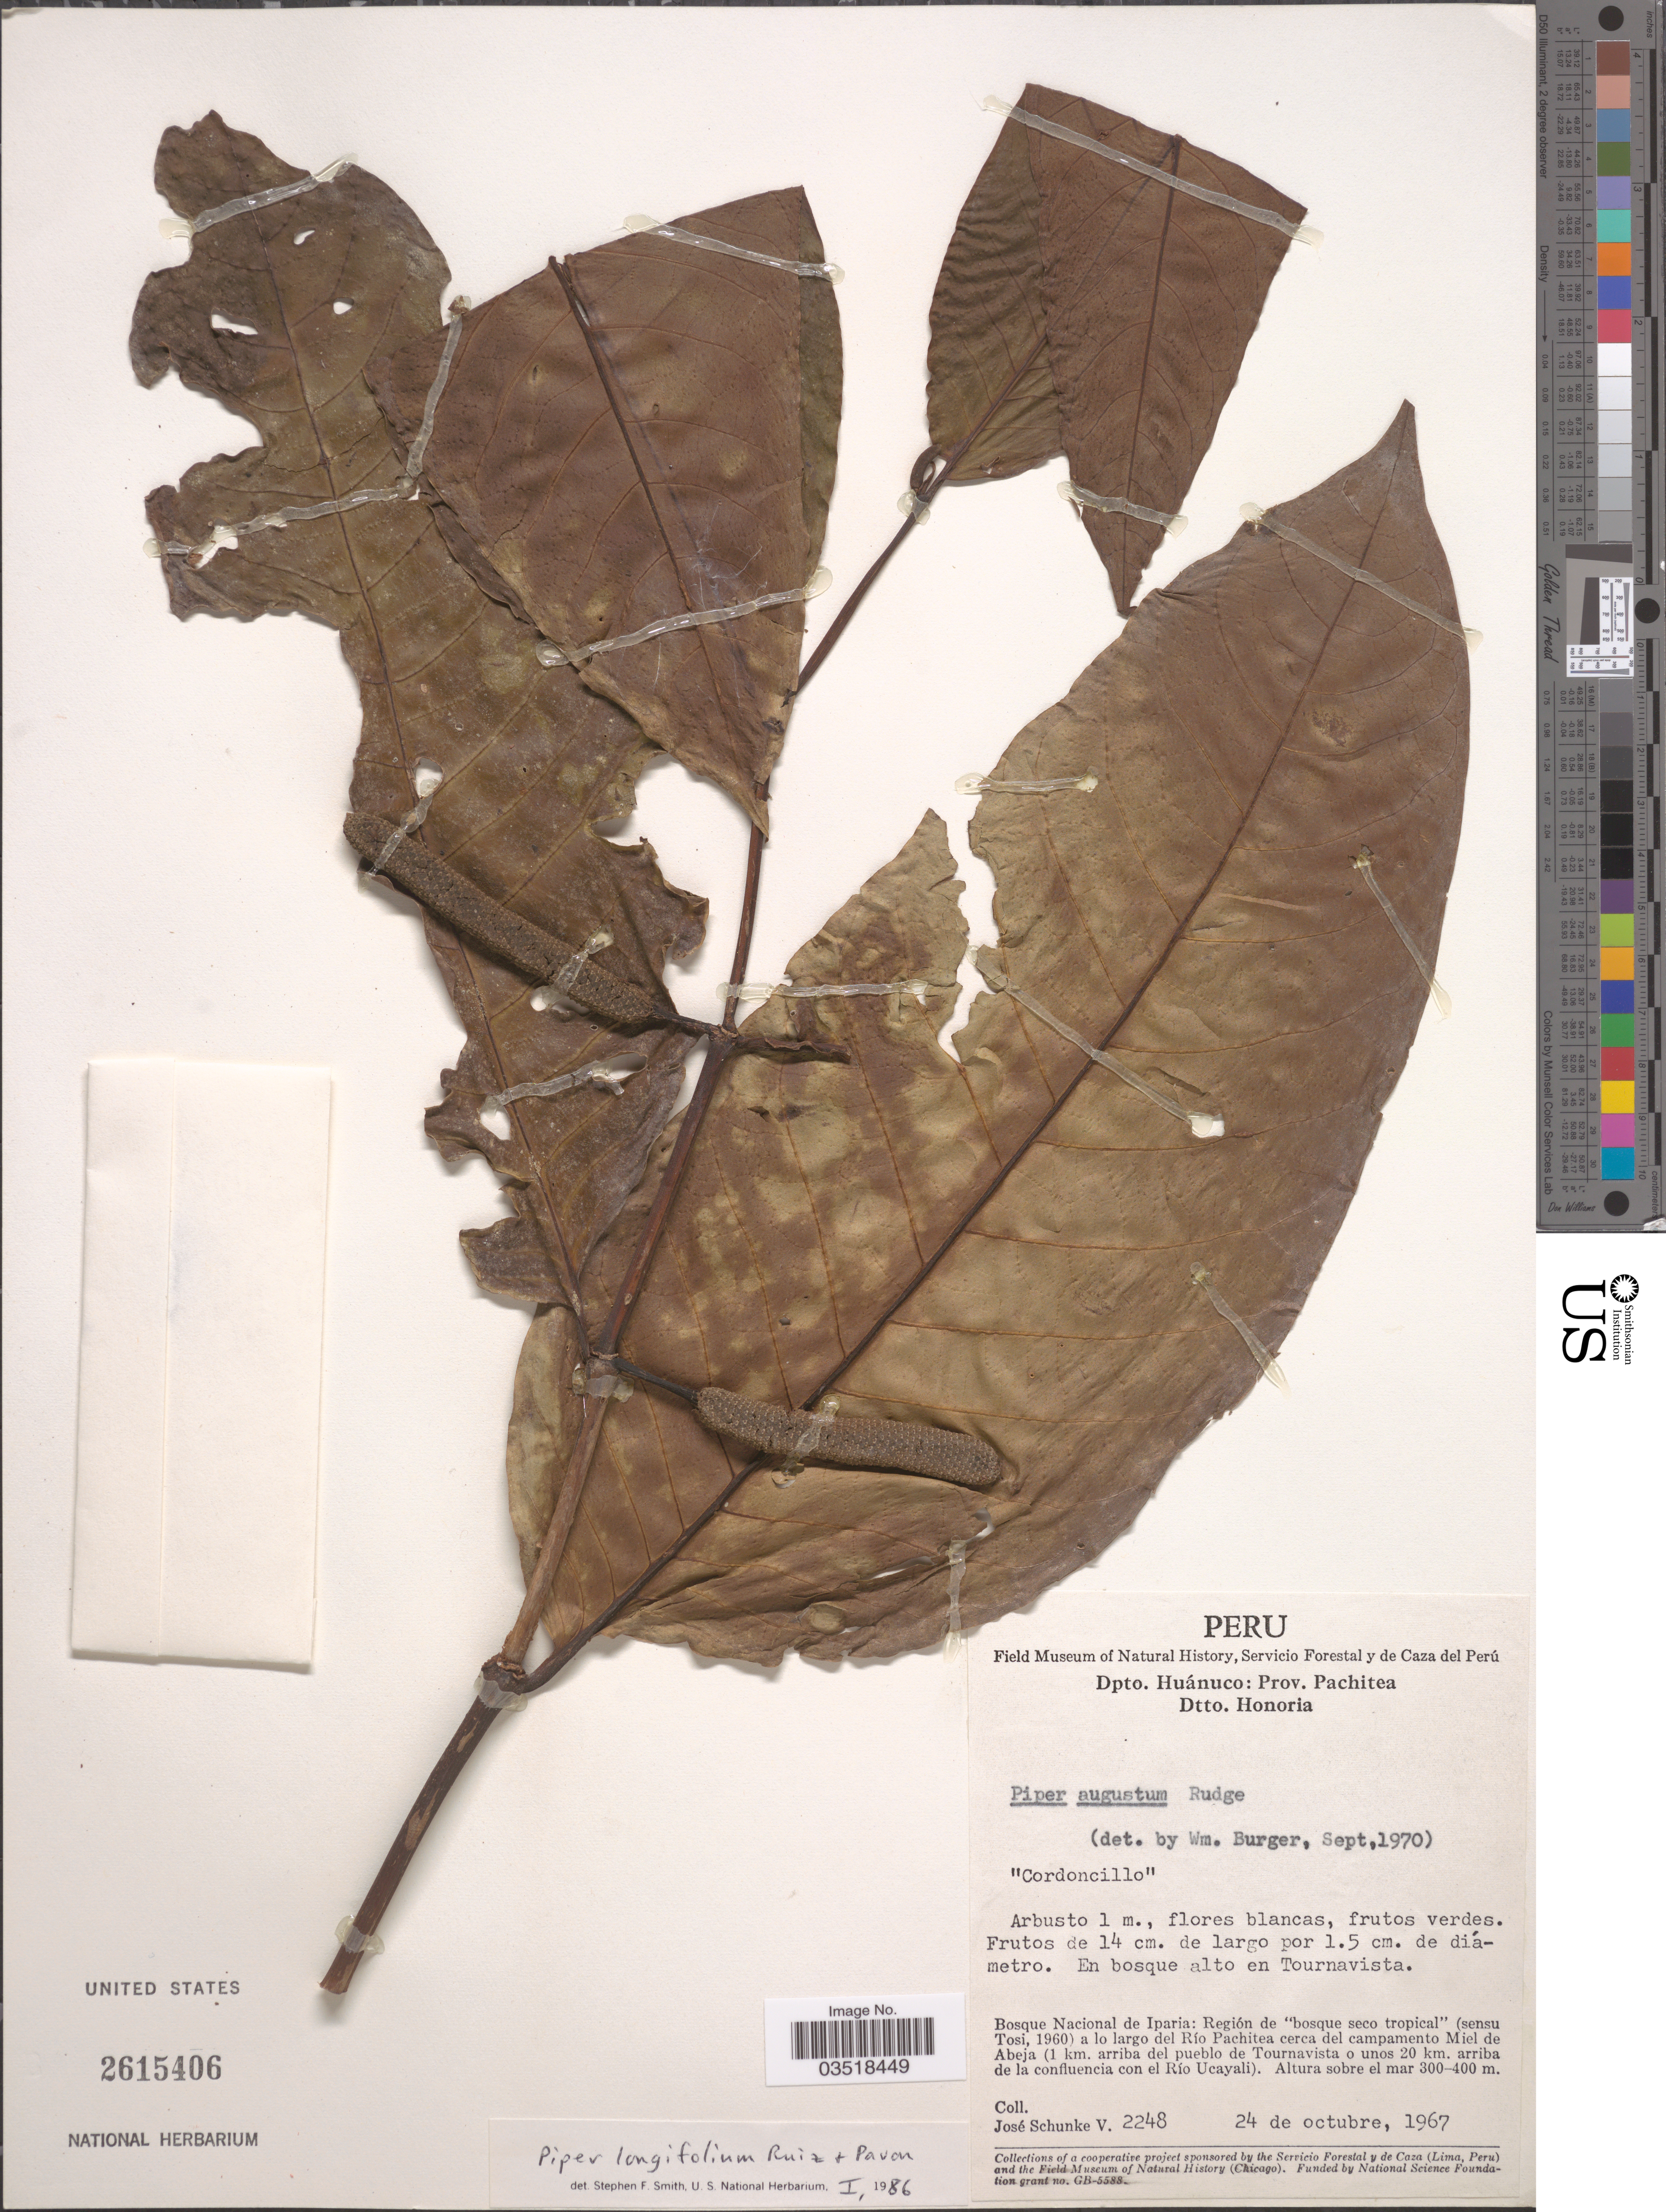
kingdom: Plantae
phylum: Tracheophyta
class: Magnoliopsida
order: Piperales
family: Piperaceae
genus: Piper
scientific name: Piper longifolium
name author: Ruiz & Pav.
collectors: J. Schunke Vigo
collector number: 2248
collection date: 1967-10-24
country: Peru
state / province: Huánuco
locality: Dpto. Huánuco: Prov. Pachitea, Dtto. Honoria. En bosque alto en Tournavista. Bosque Nacional de Iparia: Región de "bosque seco tropical" (sensu Tosi, 1960) a lo largo del Río Pachitea cerca del campamento Miel de Abeja (1 km. arriba del pueblo de Tournavista o unos 20 km. arriba de la confluencia con el Río Ucayali).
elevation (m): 300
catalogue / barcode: US 2615406